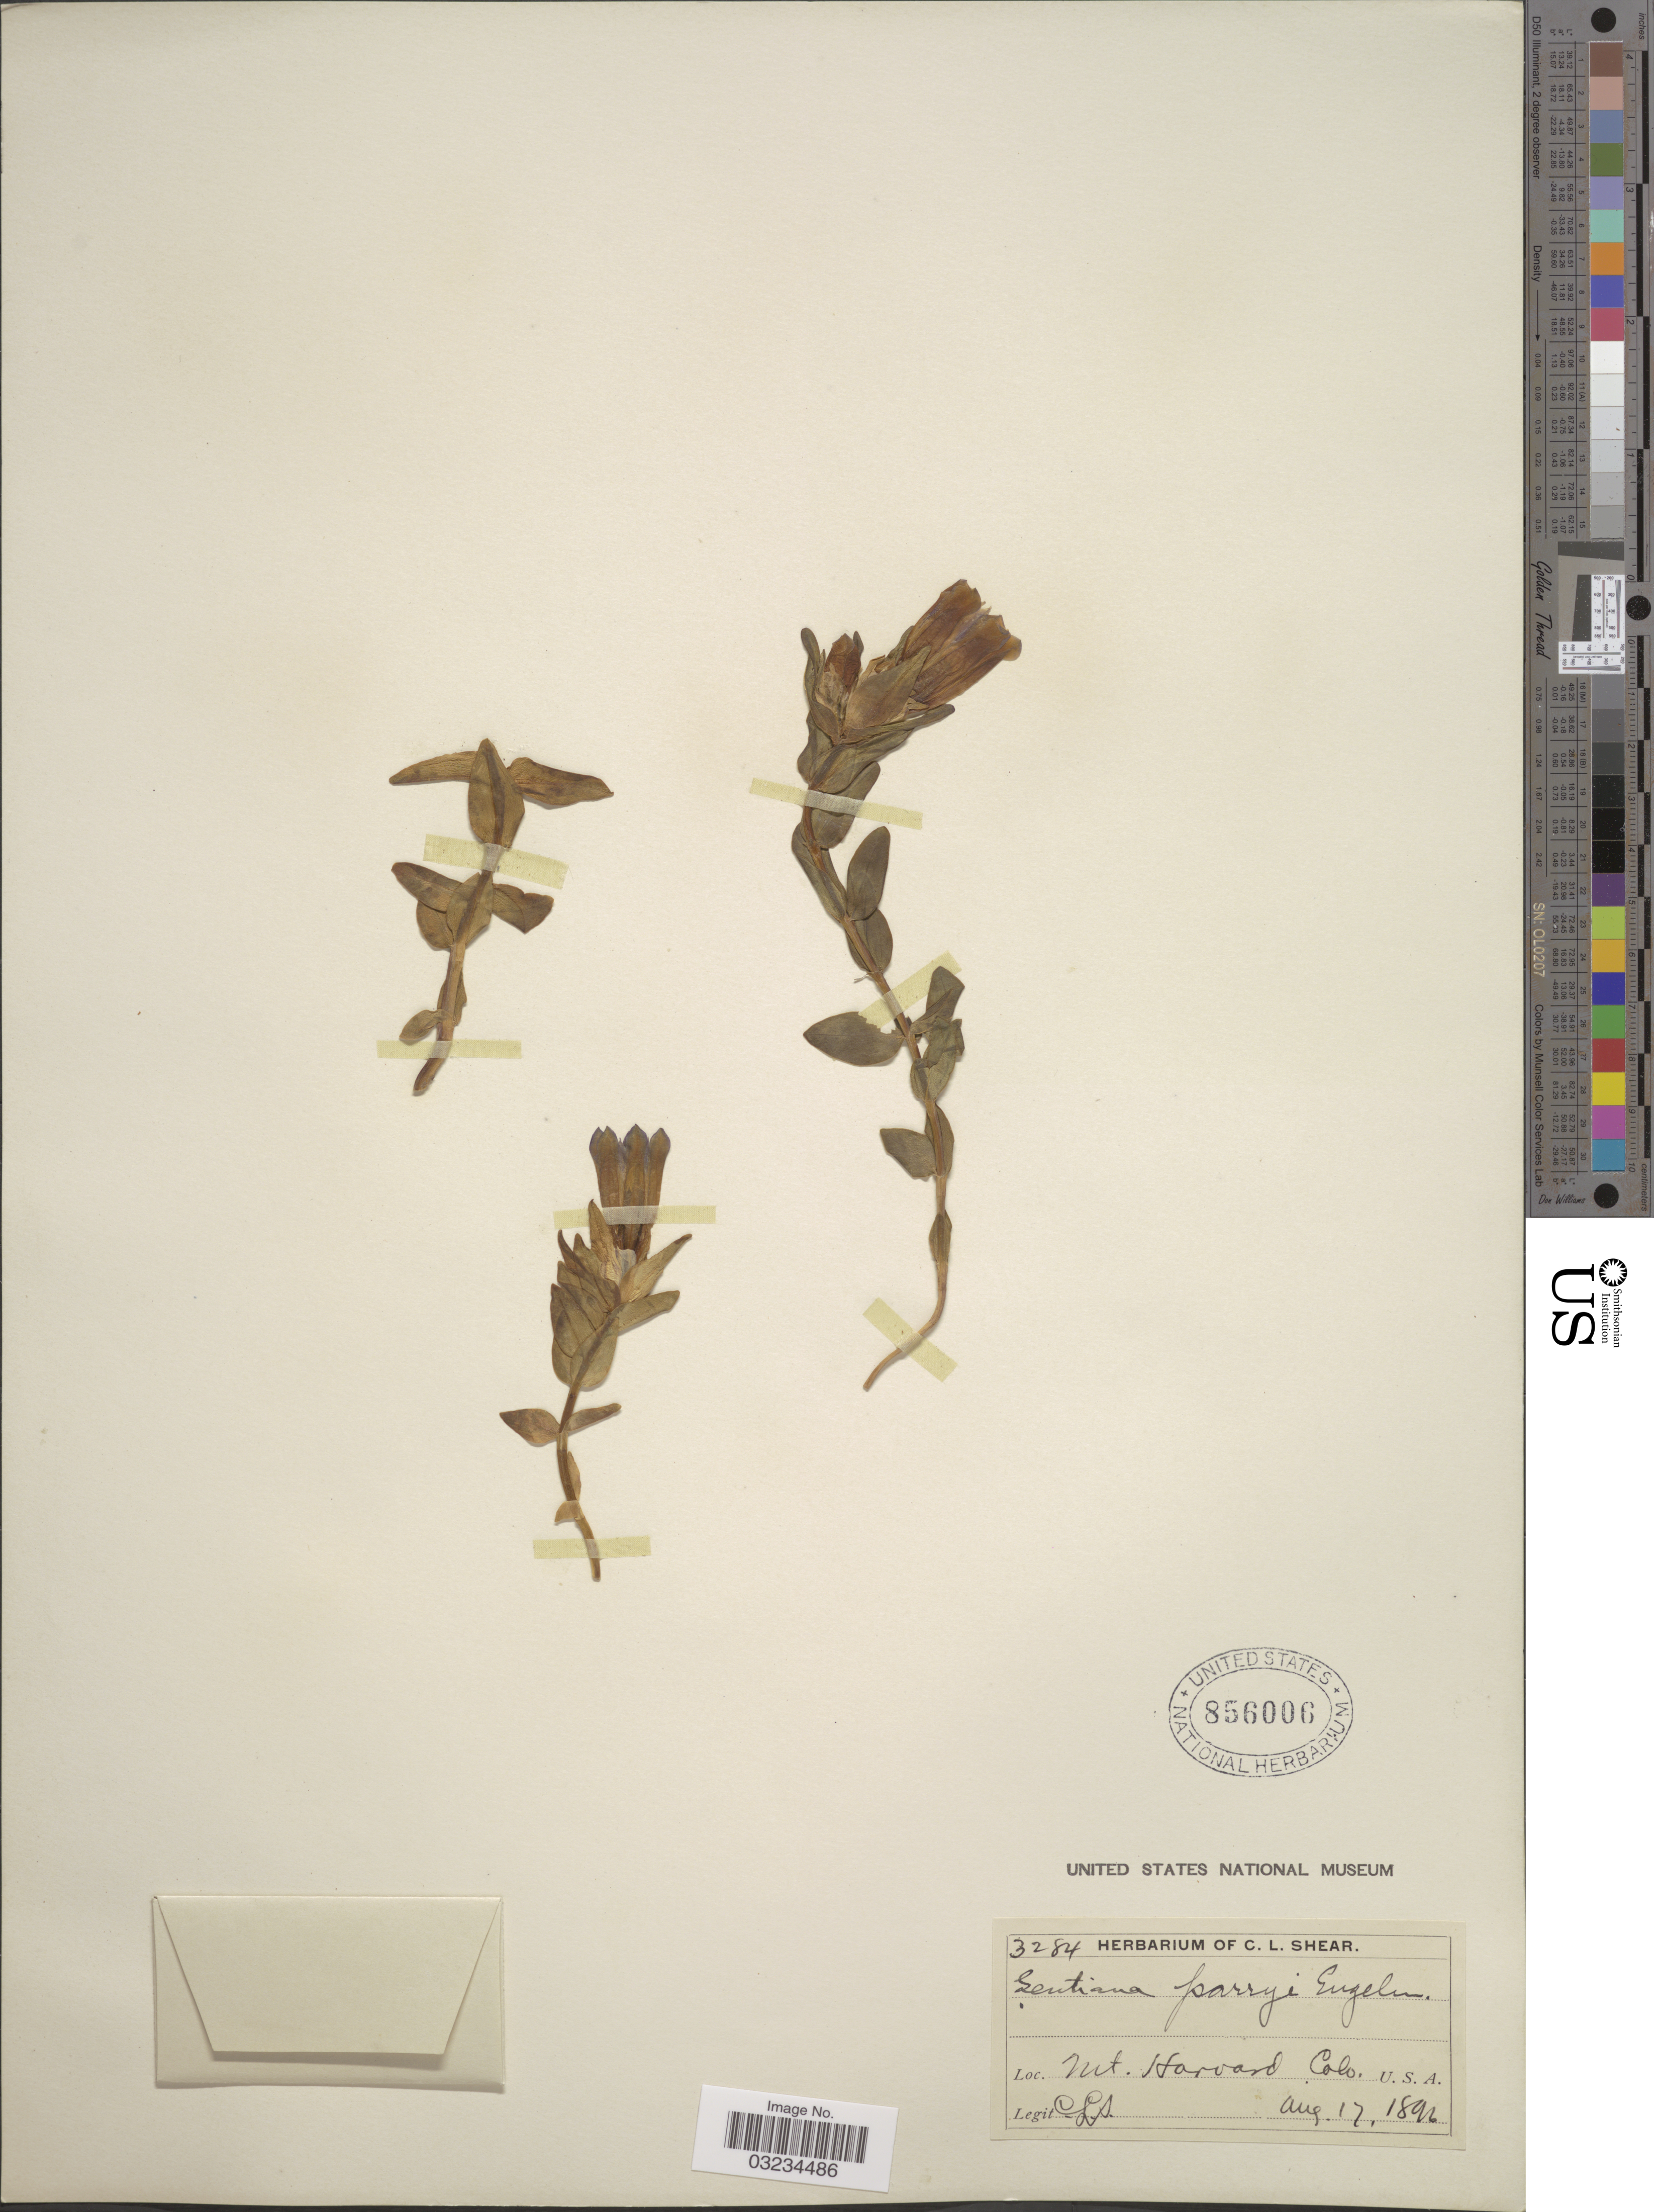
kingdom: Plantae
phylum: Tracheophyta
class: Magnoliopsida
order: Gentianales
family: Gentianaceae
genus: Gentiana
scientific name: Gentiana parryi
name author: Engelm.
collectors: C. L. Shear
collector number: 3284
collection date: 1896-08-17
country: United States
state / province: Colorado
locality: Mt. Harvard.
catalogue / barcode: US 856006